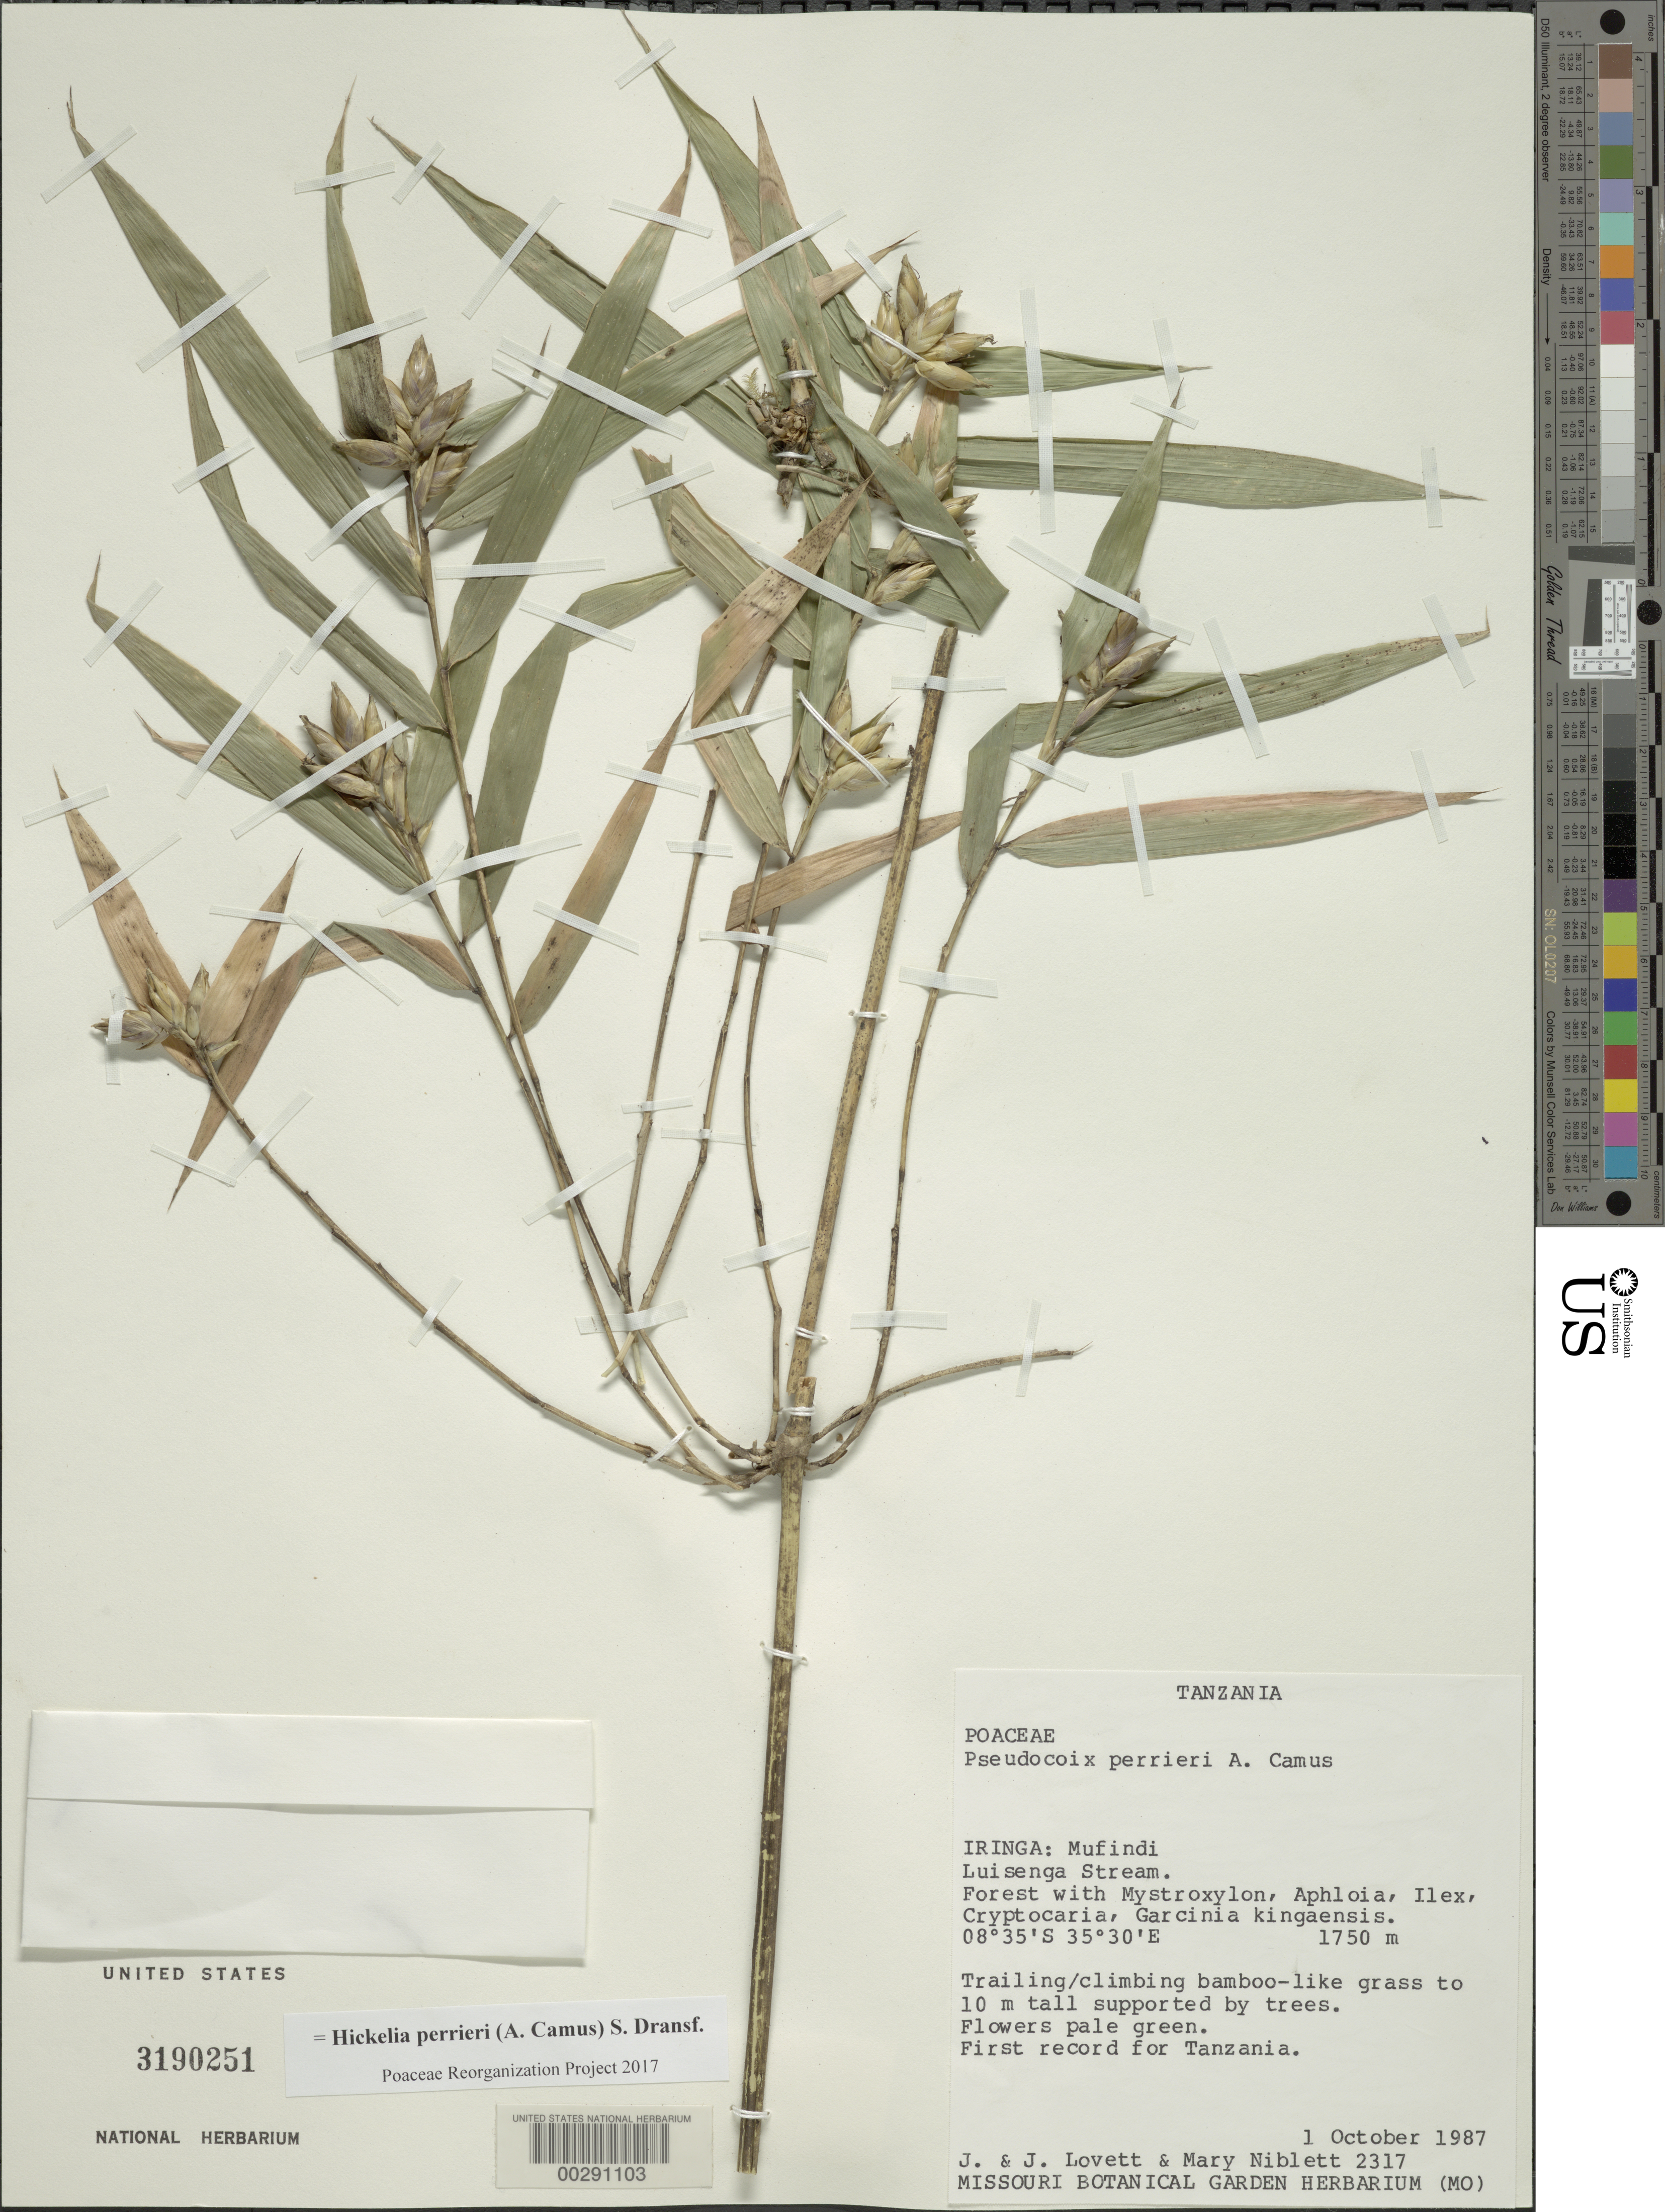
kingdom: Plantae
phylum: Tracheophyta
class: Liliopsida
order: Poales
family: Poaceae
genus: Hickelia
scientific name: Hickelia perrieri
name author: (A. Camus) S. Dransf.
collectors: J. Lovett & M. Niblett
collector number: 2317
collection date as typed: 01 Oct 1987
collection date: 1987-10-01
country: Tanzania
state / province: Iringa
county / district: Mufindi Dist.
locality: Luisenga stream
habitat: Forest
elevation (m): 1750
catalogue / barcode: US 3190251